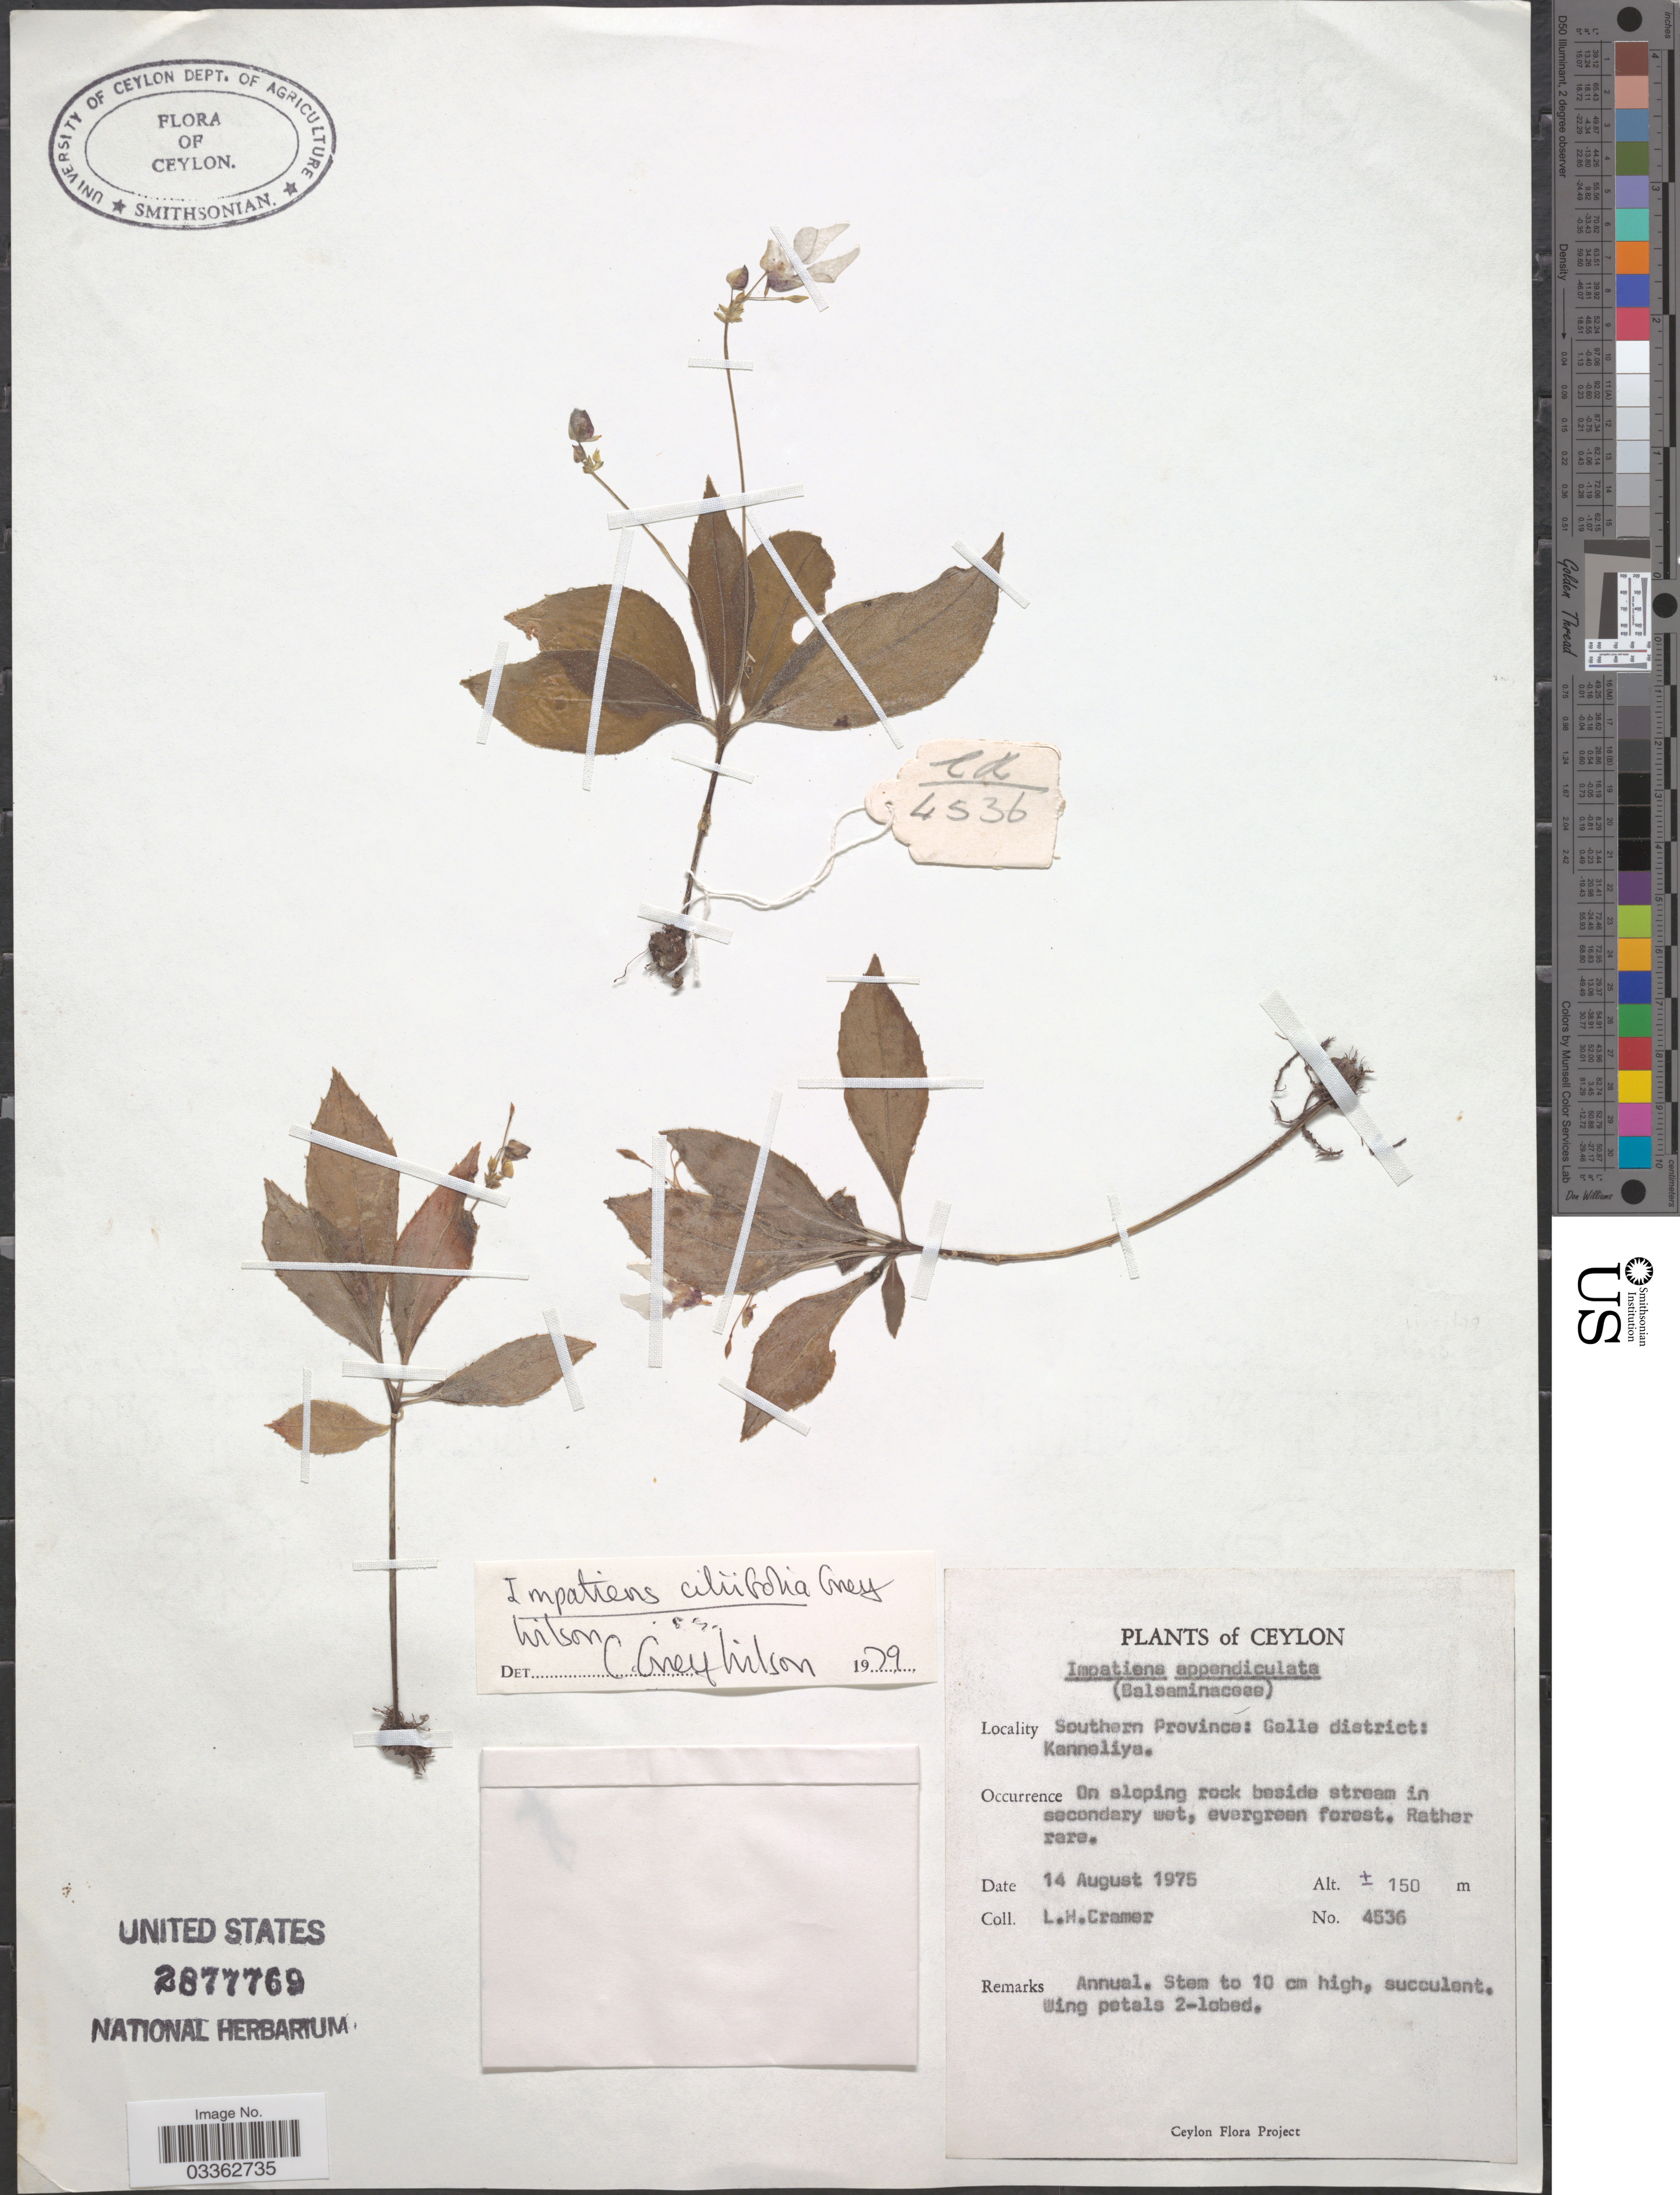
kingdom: Plantae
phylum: Tracheophyta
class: Magnoliopsida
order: Ericales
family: Balsaminaceae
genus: Impatiens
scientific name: Impatiens ciliifolia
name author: Grey-Wilson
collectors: L. H. Cramer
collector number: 4536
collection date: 1975-08-14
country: Sri Lanka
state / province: Southern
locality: Ceylon. Galle district: Kanneliya.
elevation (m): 150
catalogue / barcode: US 2877769